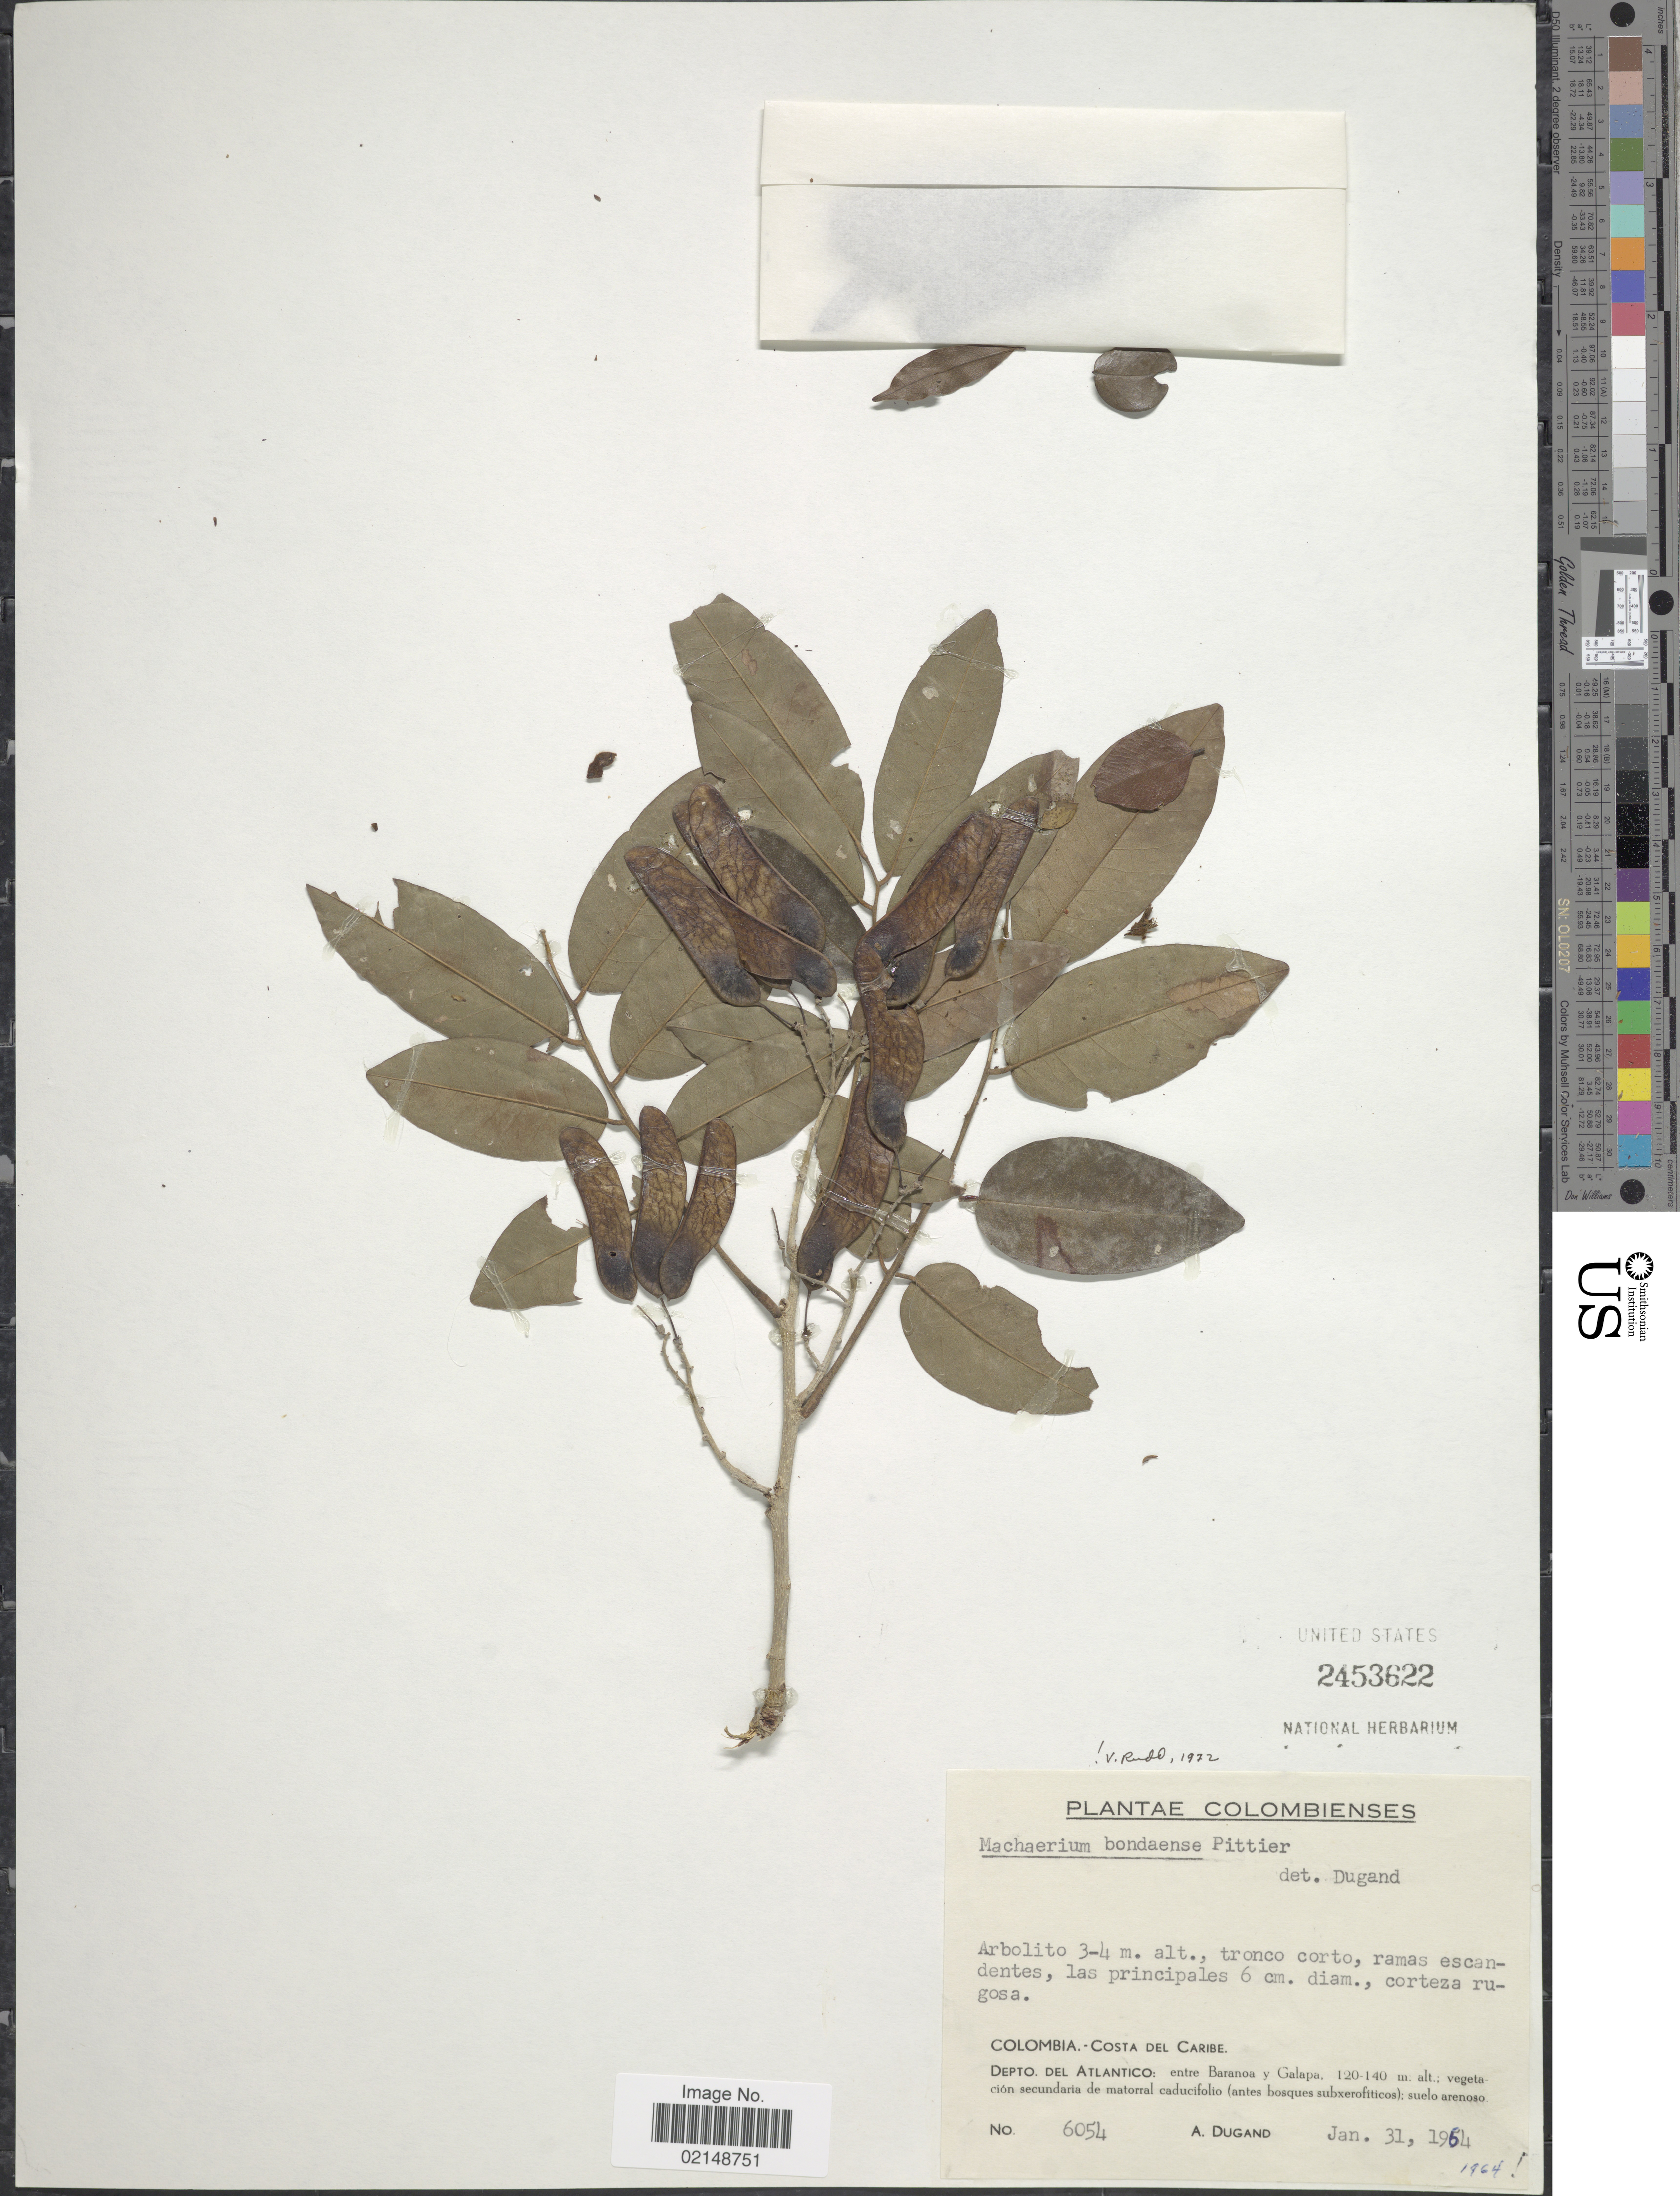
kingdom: Plantae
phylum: Tracheophyta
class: Magnoliopsida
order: Fabales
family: Fabaceae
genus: Machaerium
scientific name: Machaerium bondaense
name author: Pittier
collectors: A. Dugand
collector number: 6054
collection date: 1964-01-31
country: Colombia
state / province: Atlántico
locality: Costa del Caribe, entre Baranoa y Galapa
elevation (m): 120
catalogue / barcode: US 2453622